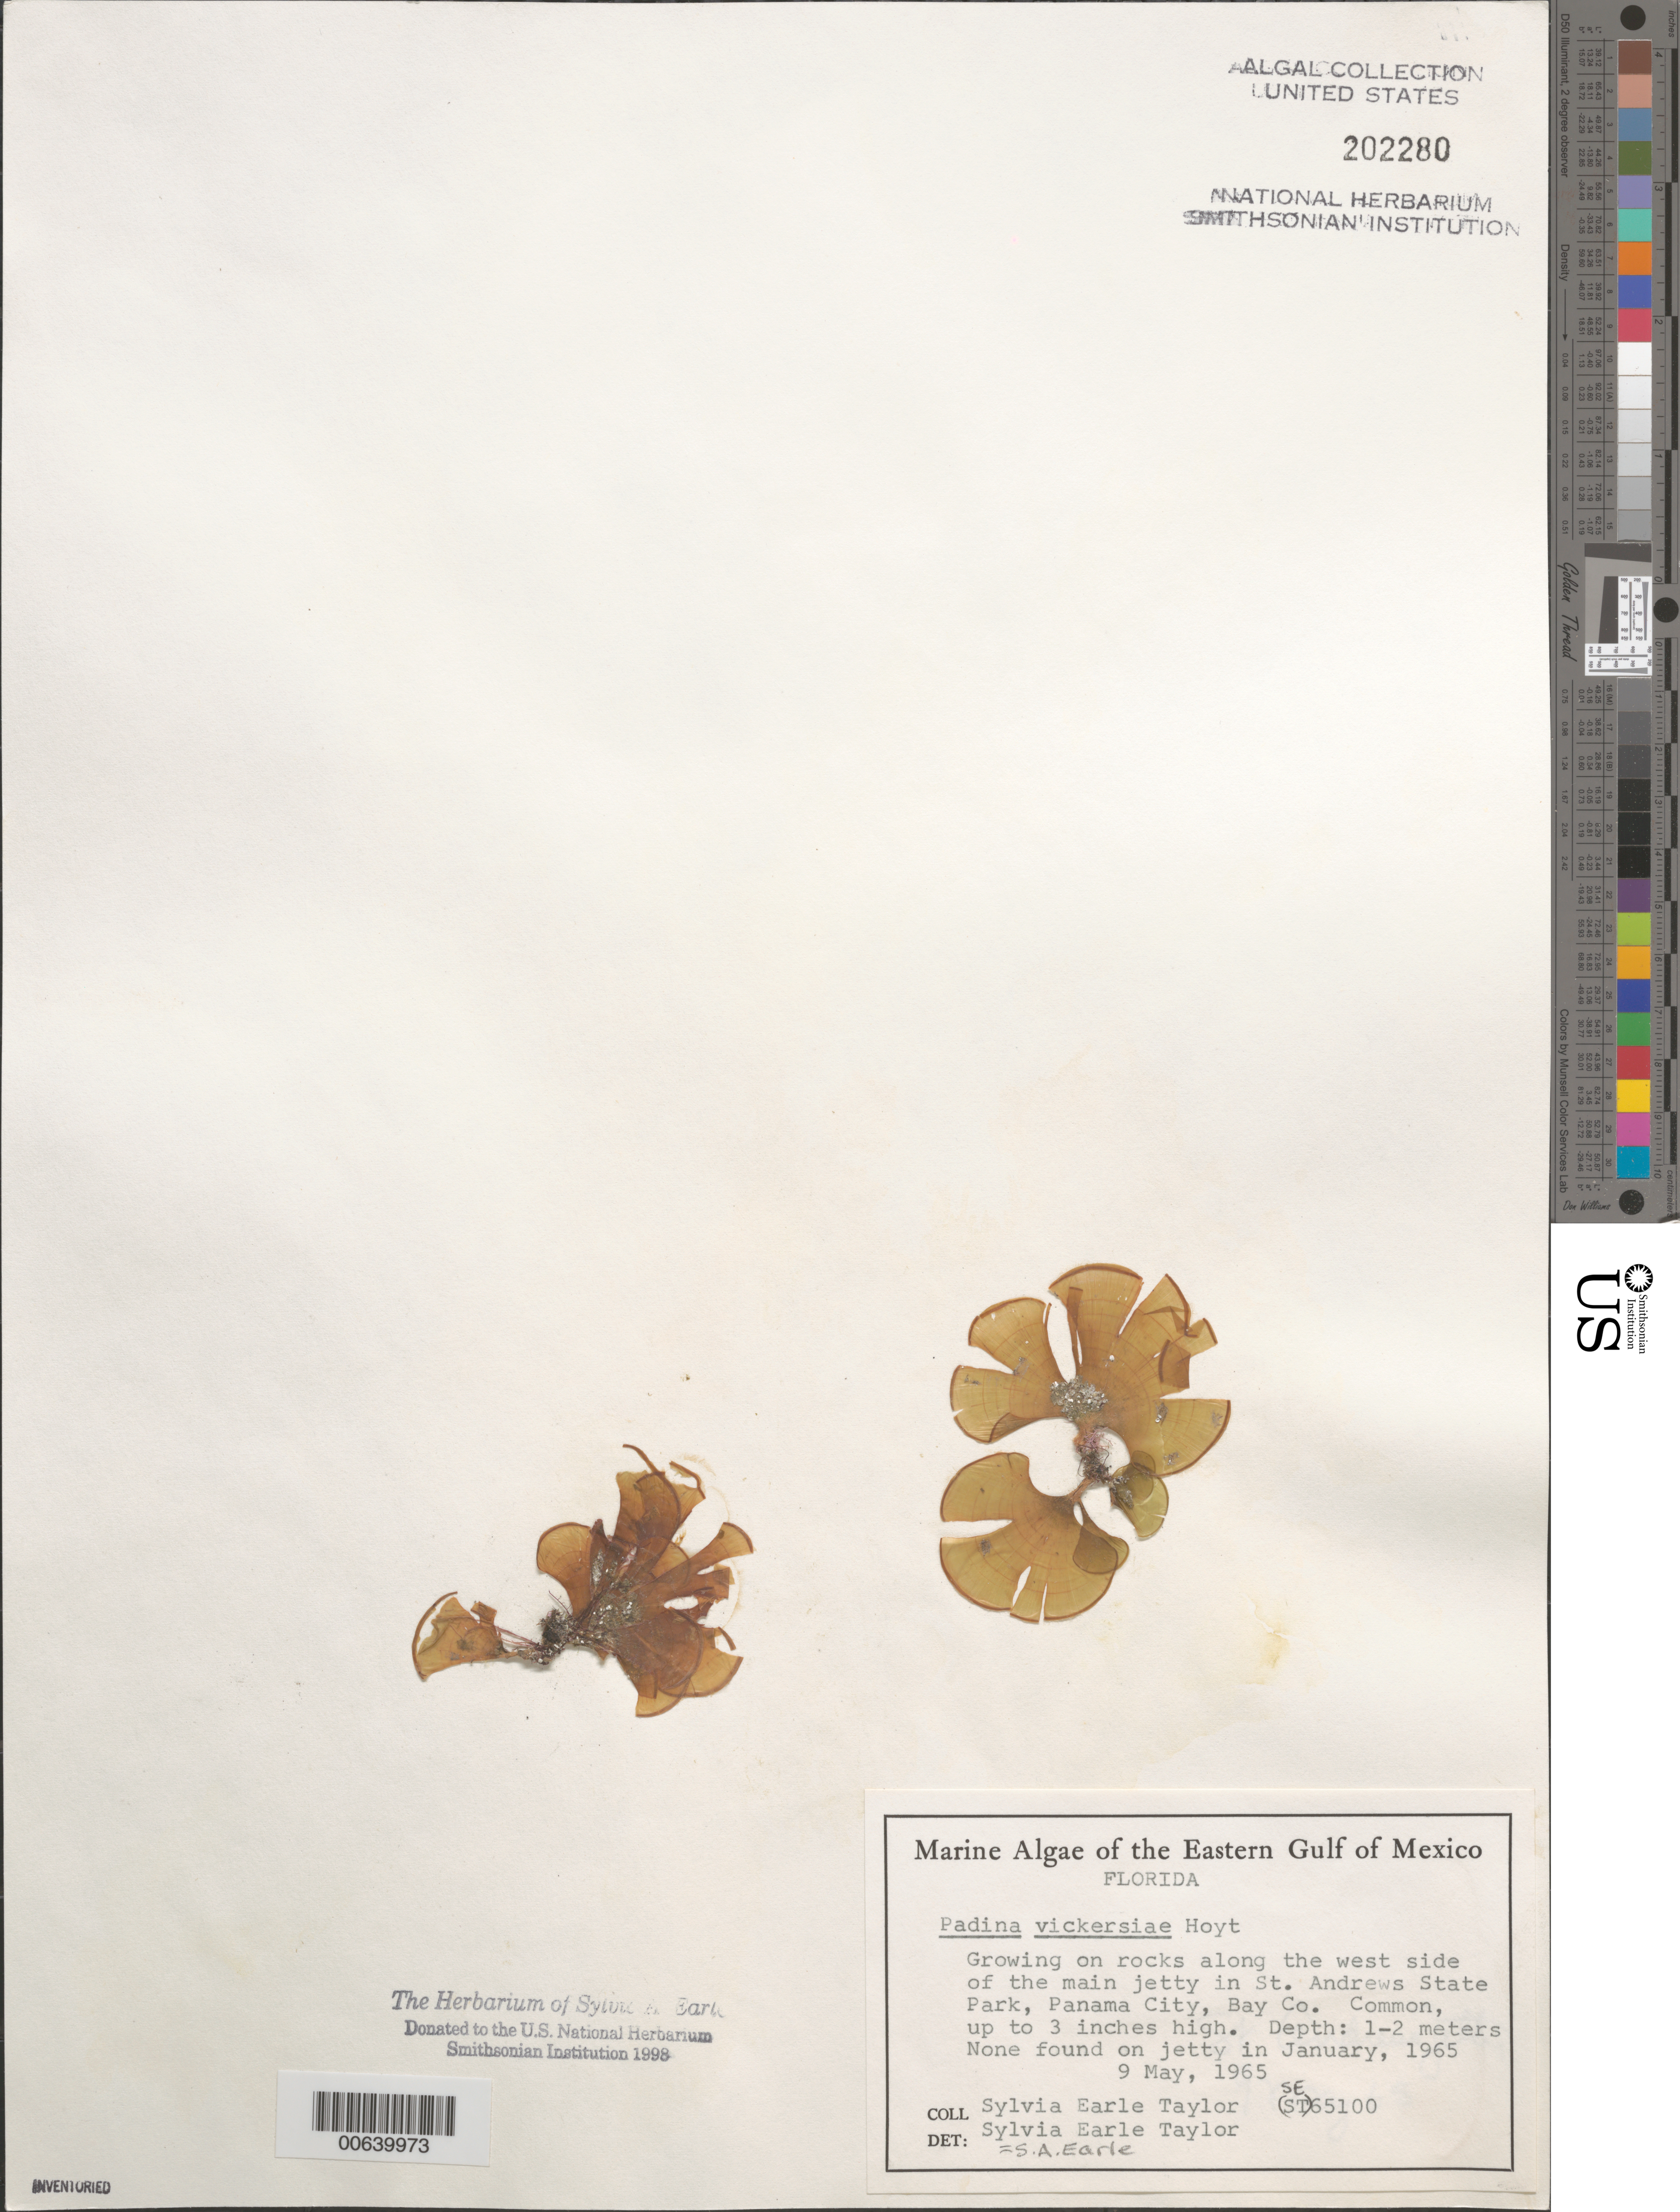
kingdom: Chromista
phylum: Ochrophyta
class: Phaeophyceae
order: Dictyotales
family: Dictyotaceae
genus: Padina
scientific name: Padina gymnospora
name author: (Kütz.) O.G. Sond.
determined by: Algae name updating Project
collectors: S. A. Earle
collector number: SE 65100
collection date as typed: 09 May 1965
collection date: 1965-05-09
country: United States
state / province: Florida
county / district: Bay County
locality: St. Andrews jetty, (St. Andrews State Park), Panama City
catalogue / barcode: US 202280